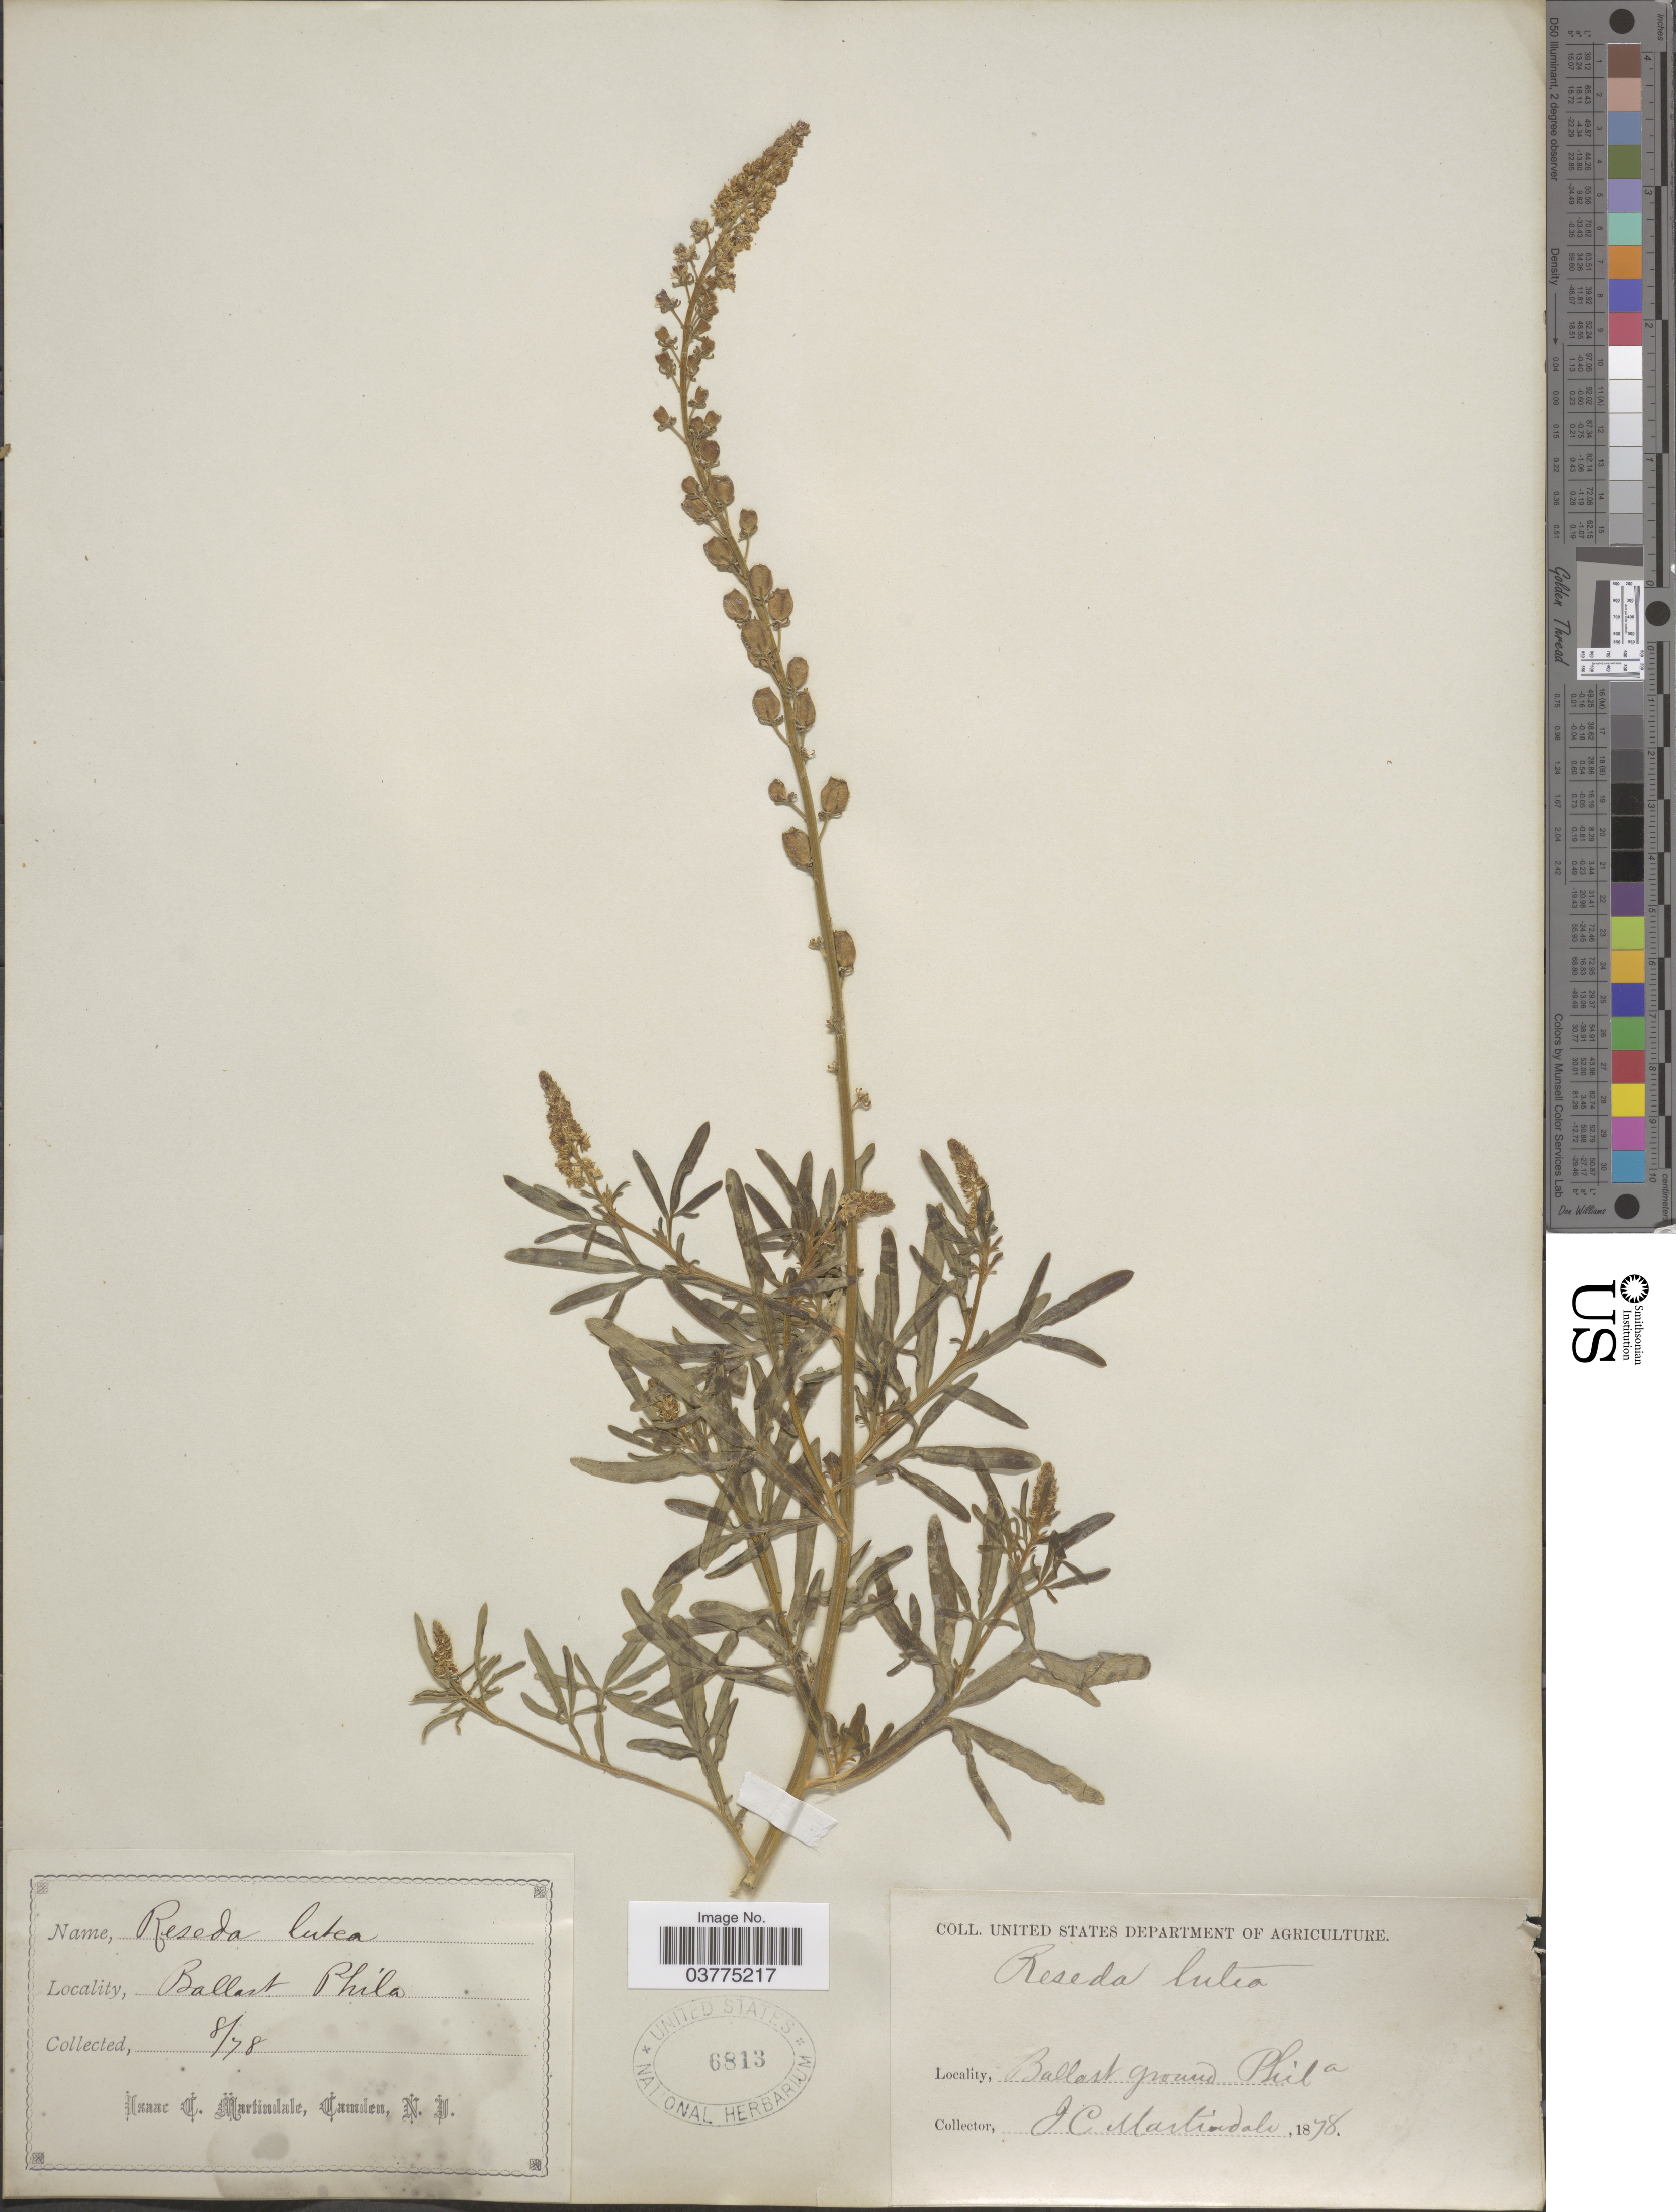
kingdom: Plantae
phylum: Tracheophyta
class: Magnoliopsida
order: Brassicales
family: Resedaceae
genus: Reseda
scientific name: Reseda lutea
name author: L.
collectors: I. C. Martindale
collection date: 1878-08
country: United States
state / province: Pennsylvania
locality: Ballast ground. Phila.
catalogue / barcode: US 6813